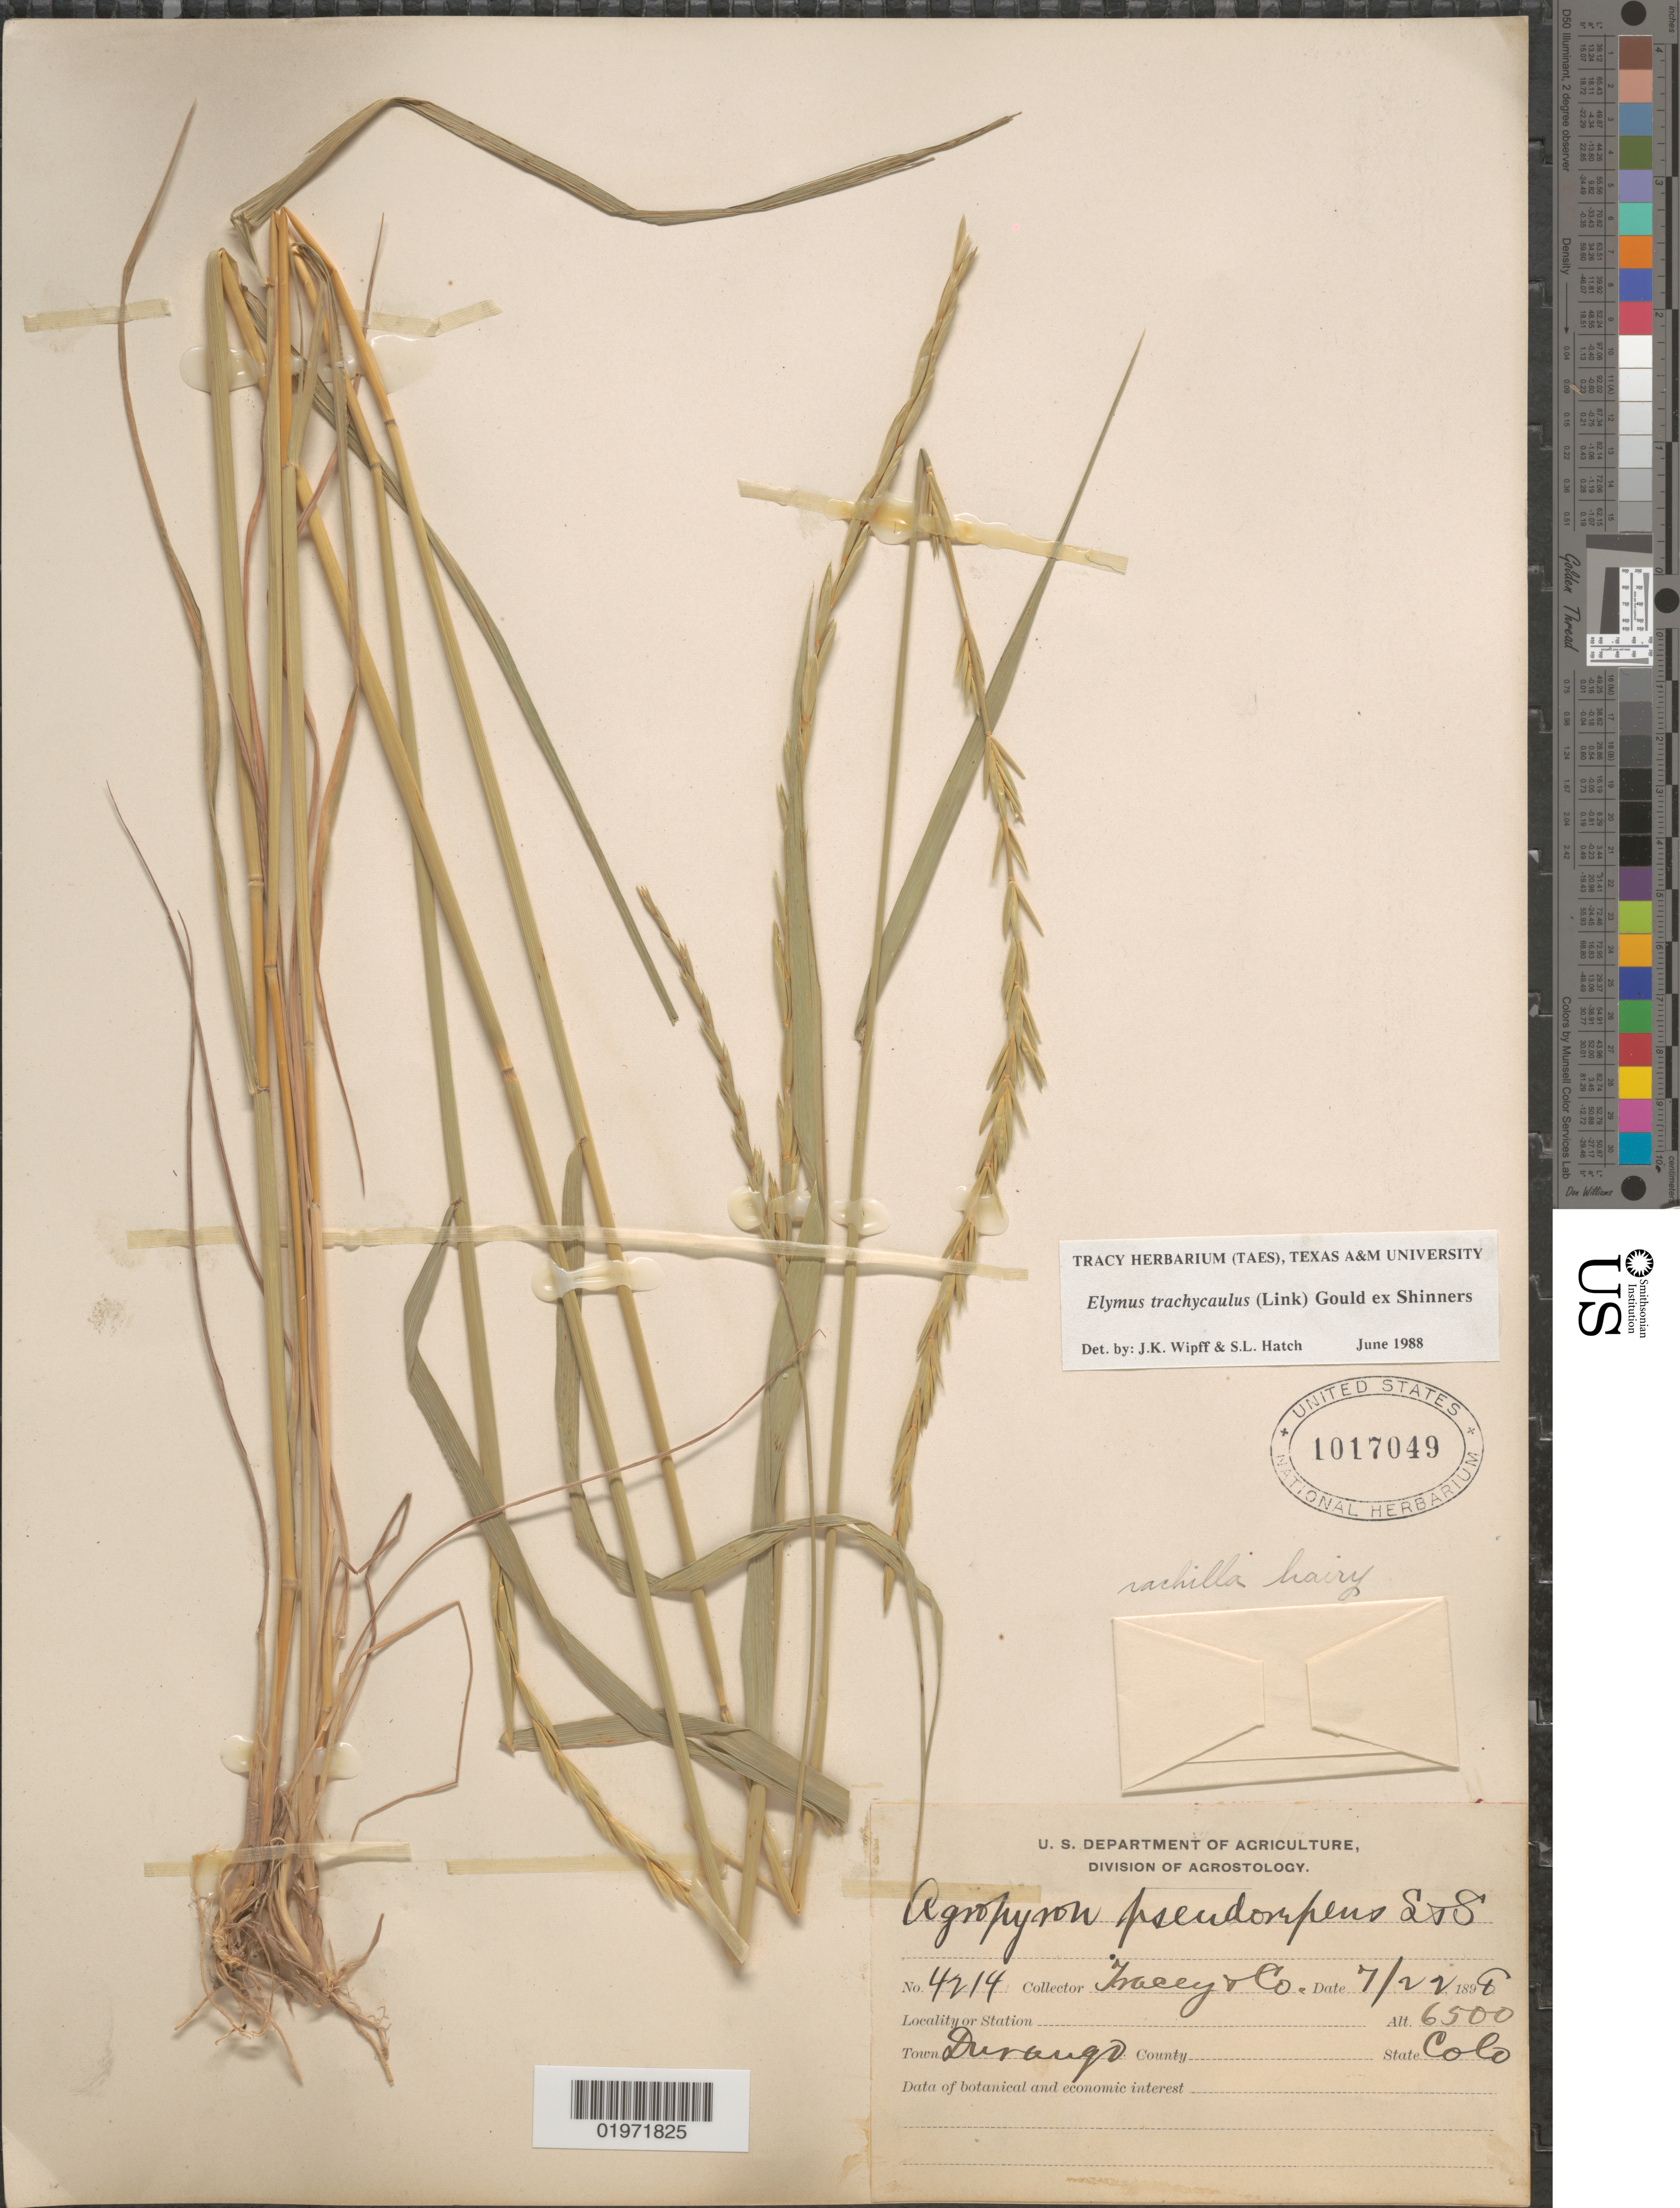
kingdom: Plantae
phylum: Tracheophyta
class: Liliopsida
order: Poales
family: Poaceae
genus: Elymus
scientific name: Elymus trachycaulus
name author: (Link) Gould ex Shinners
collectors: Tracey & et al.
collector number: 4214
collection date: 1898-07-22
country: United States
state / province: Colorado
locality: Town Durango.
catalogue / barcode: US 1017049